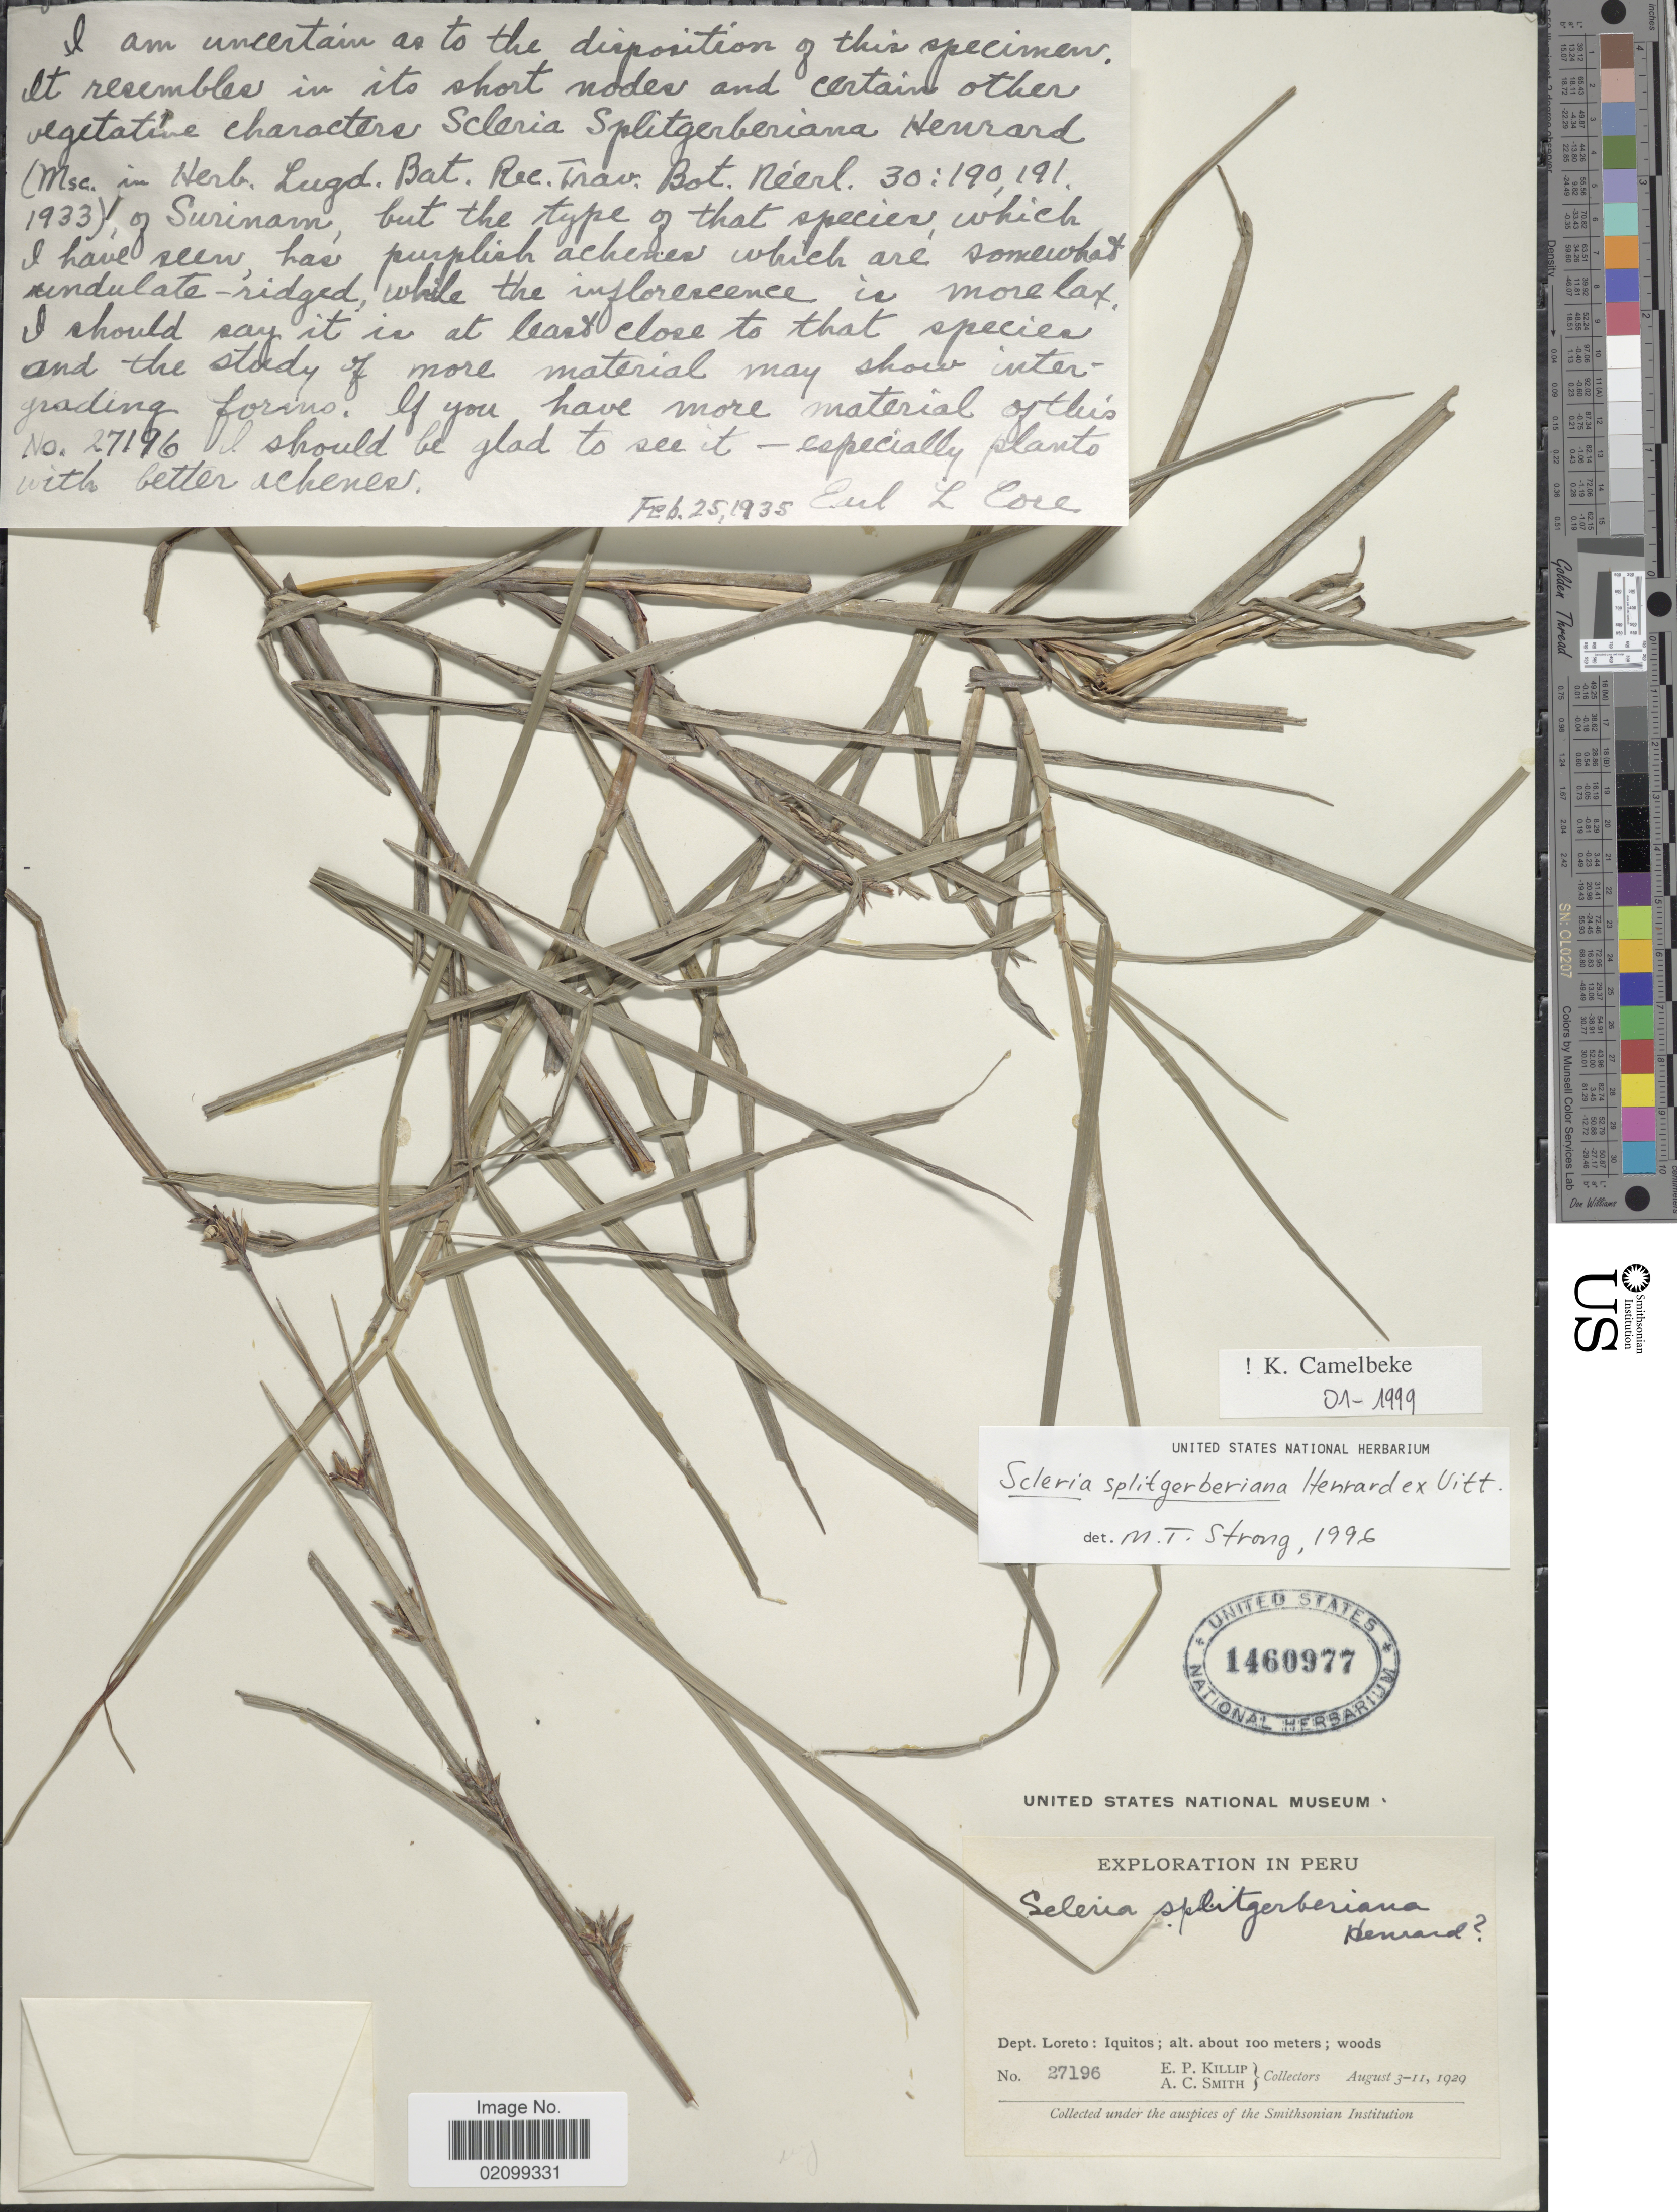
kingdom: Plantae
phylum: Tracheophyta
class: Liliopsida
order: Poales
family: Cyperaceae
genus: Scleria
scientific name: Scleria splitgerberiana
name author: Henr. ex Uittien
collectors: E. P. Killip & A. C. Smith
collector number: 27196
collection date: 1929-08-03/1929-08-11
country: Peru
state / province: Loreto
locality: Dept. Loreto: Iquitos.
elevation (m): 100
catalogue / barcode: US 1460977